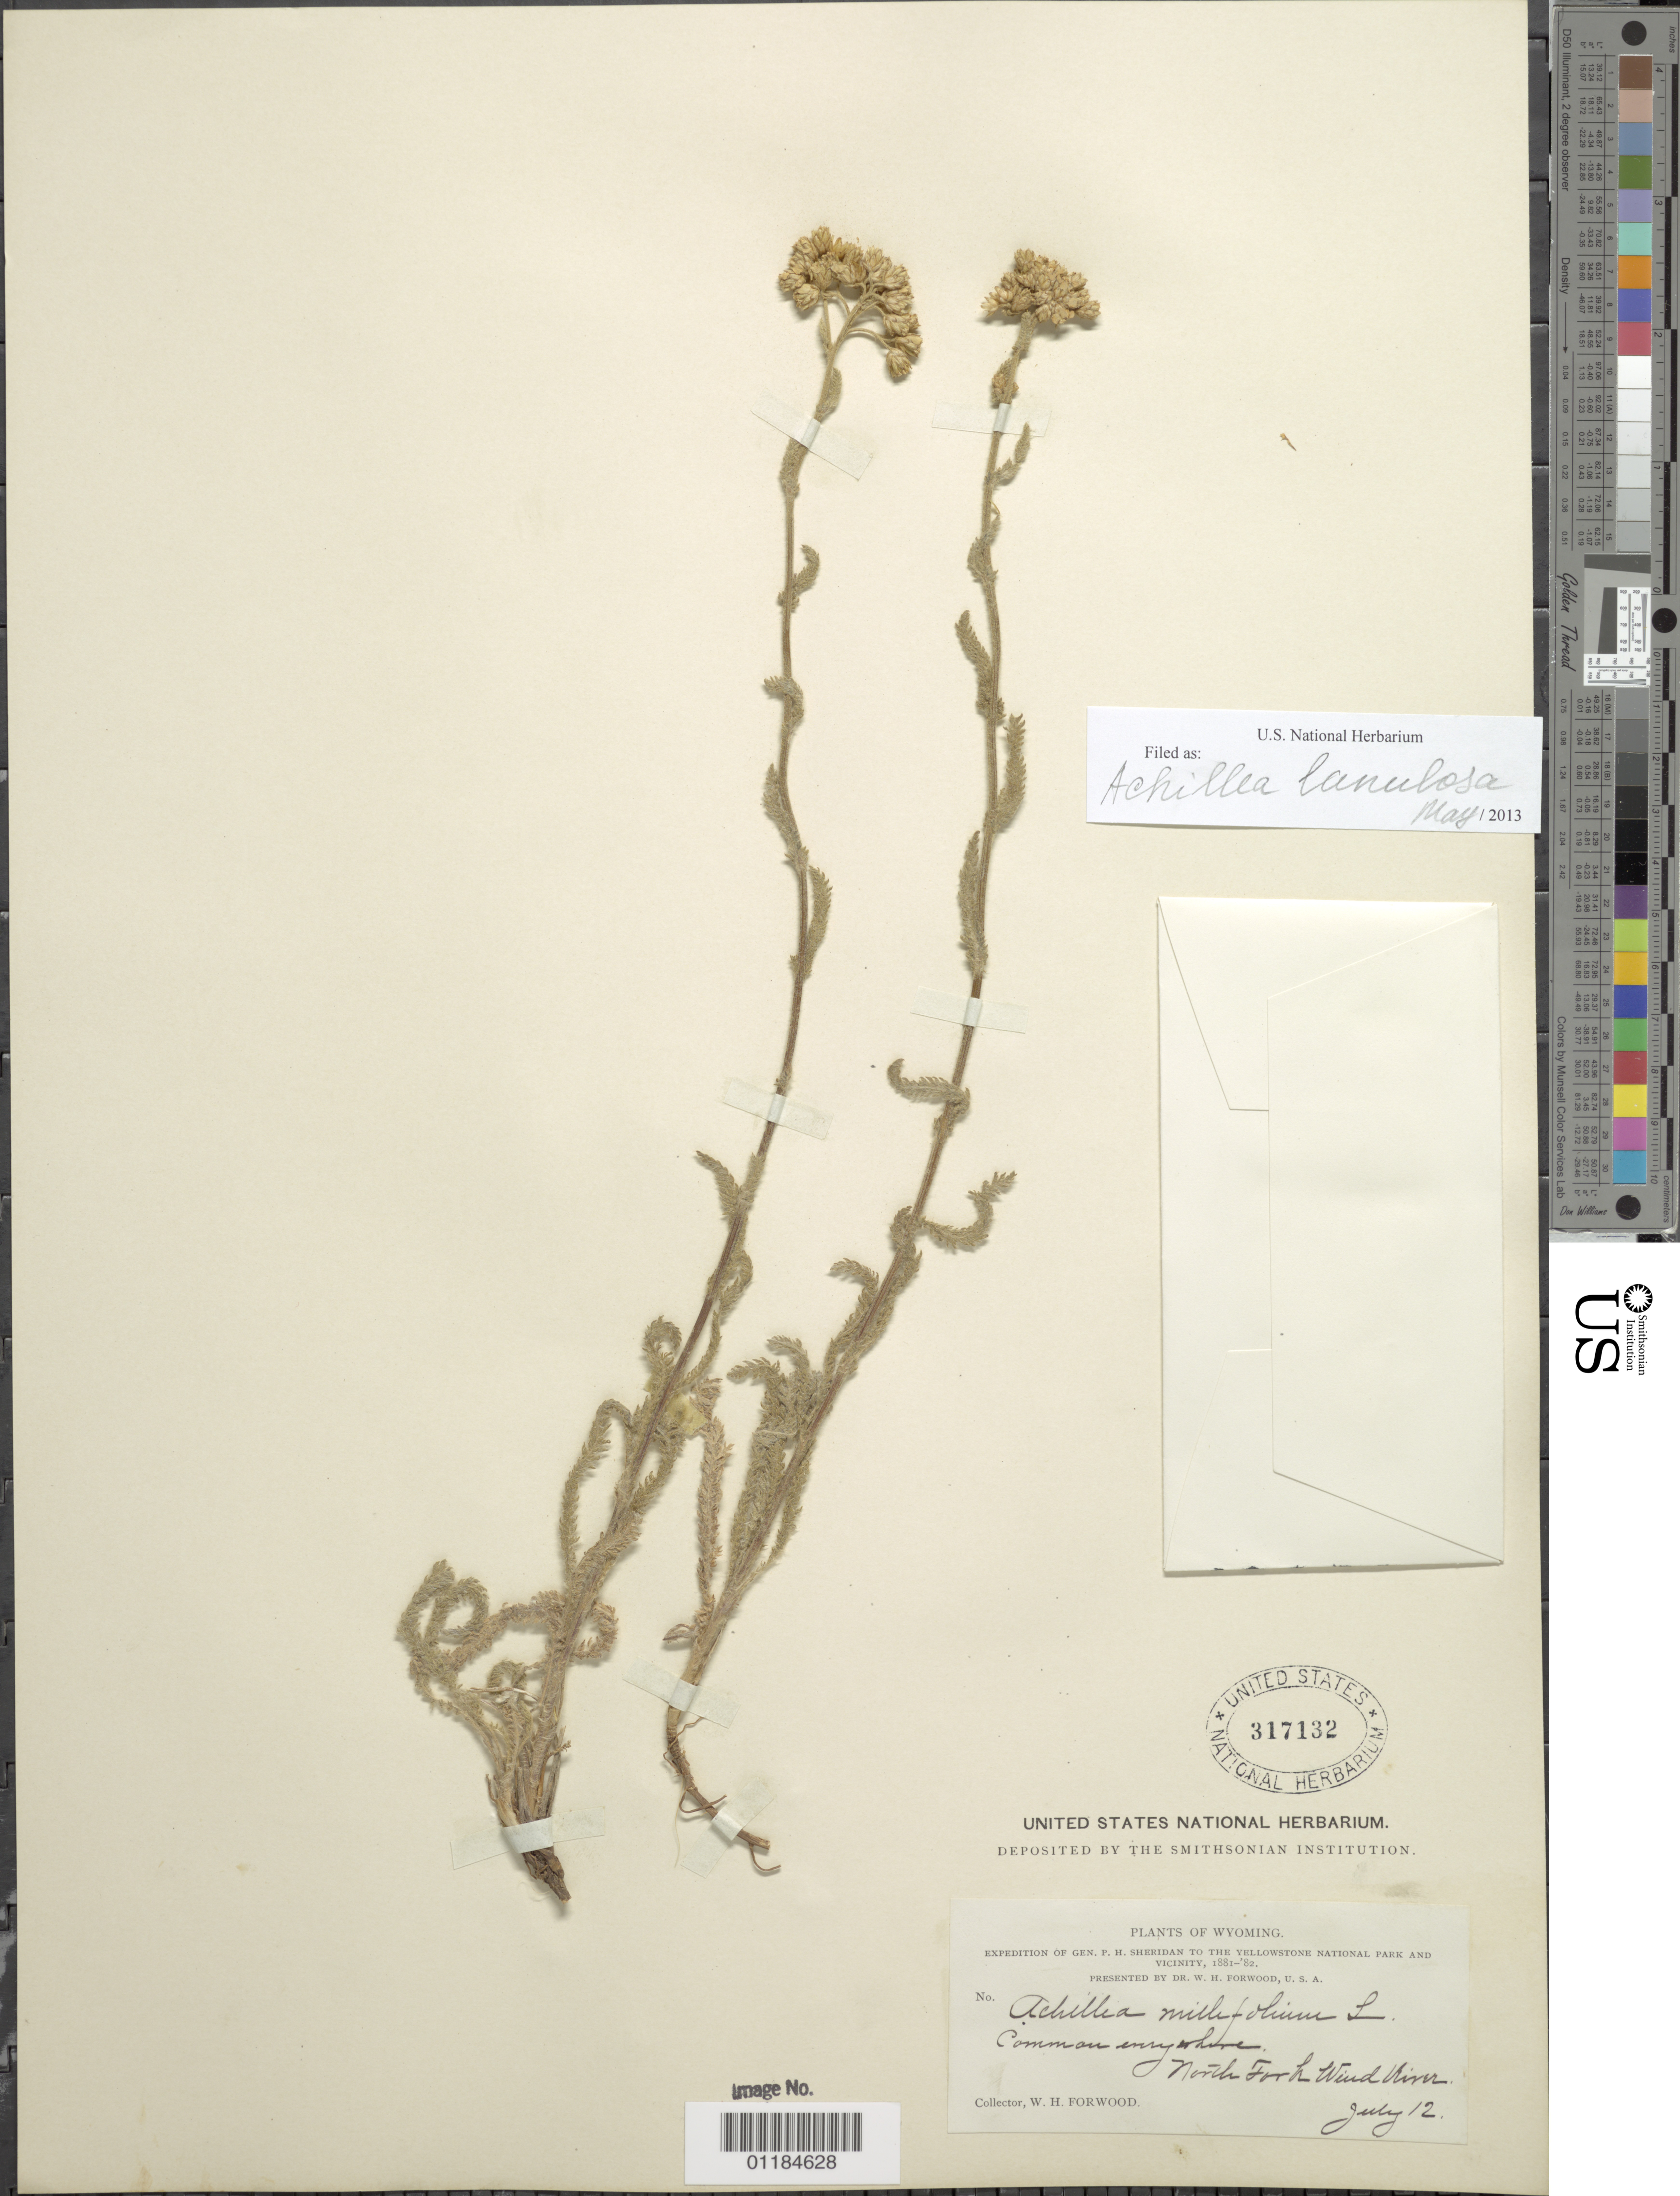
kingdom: Plantae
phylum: Tracheophyta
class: Magnoliopsida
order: Asterales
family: Asteraceae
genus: Achillea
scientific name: Achillea lanulosa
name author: Nutt.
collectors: W. Forwood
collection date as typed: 12 Jul 1881 to 12 Jul 1882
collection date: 1881-07-12/1882-07-12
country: United States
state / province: Wyoming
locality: North Fork of Wind River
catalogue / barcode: US 317132